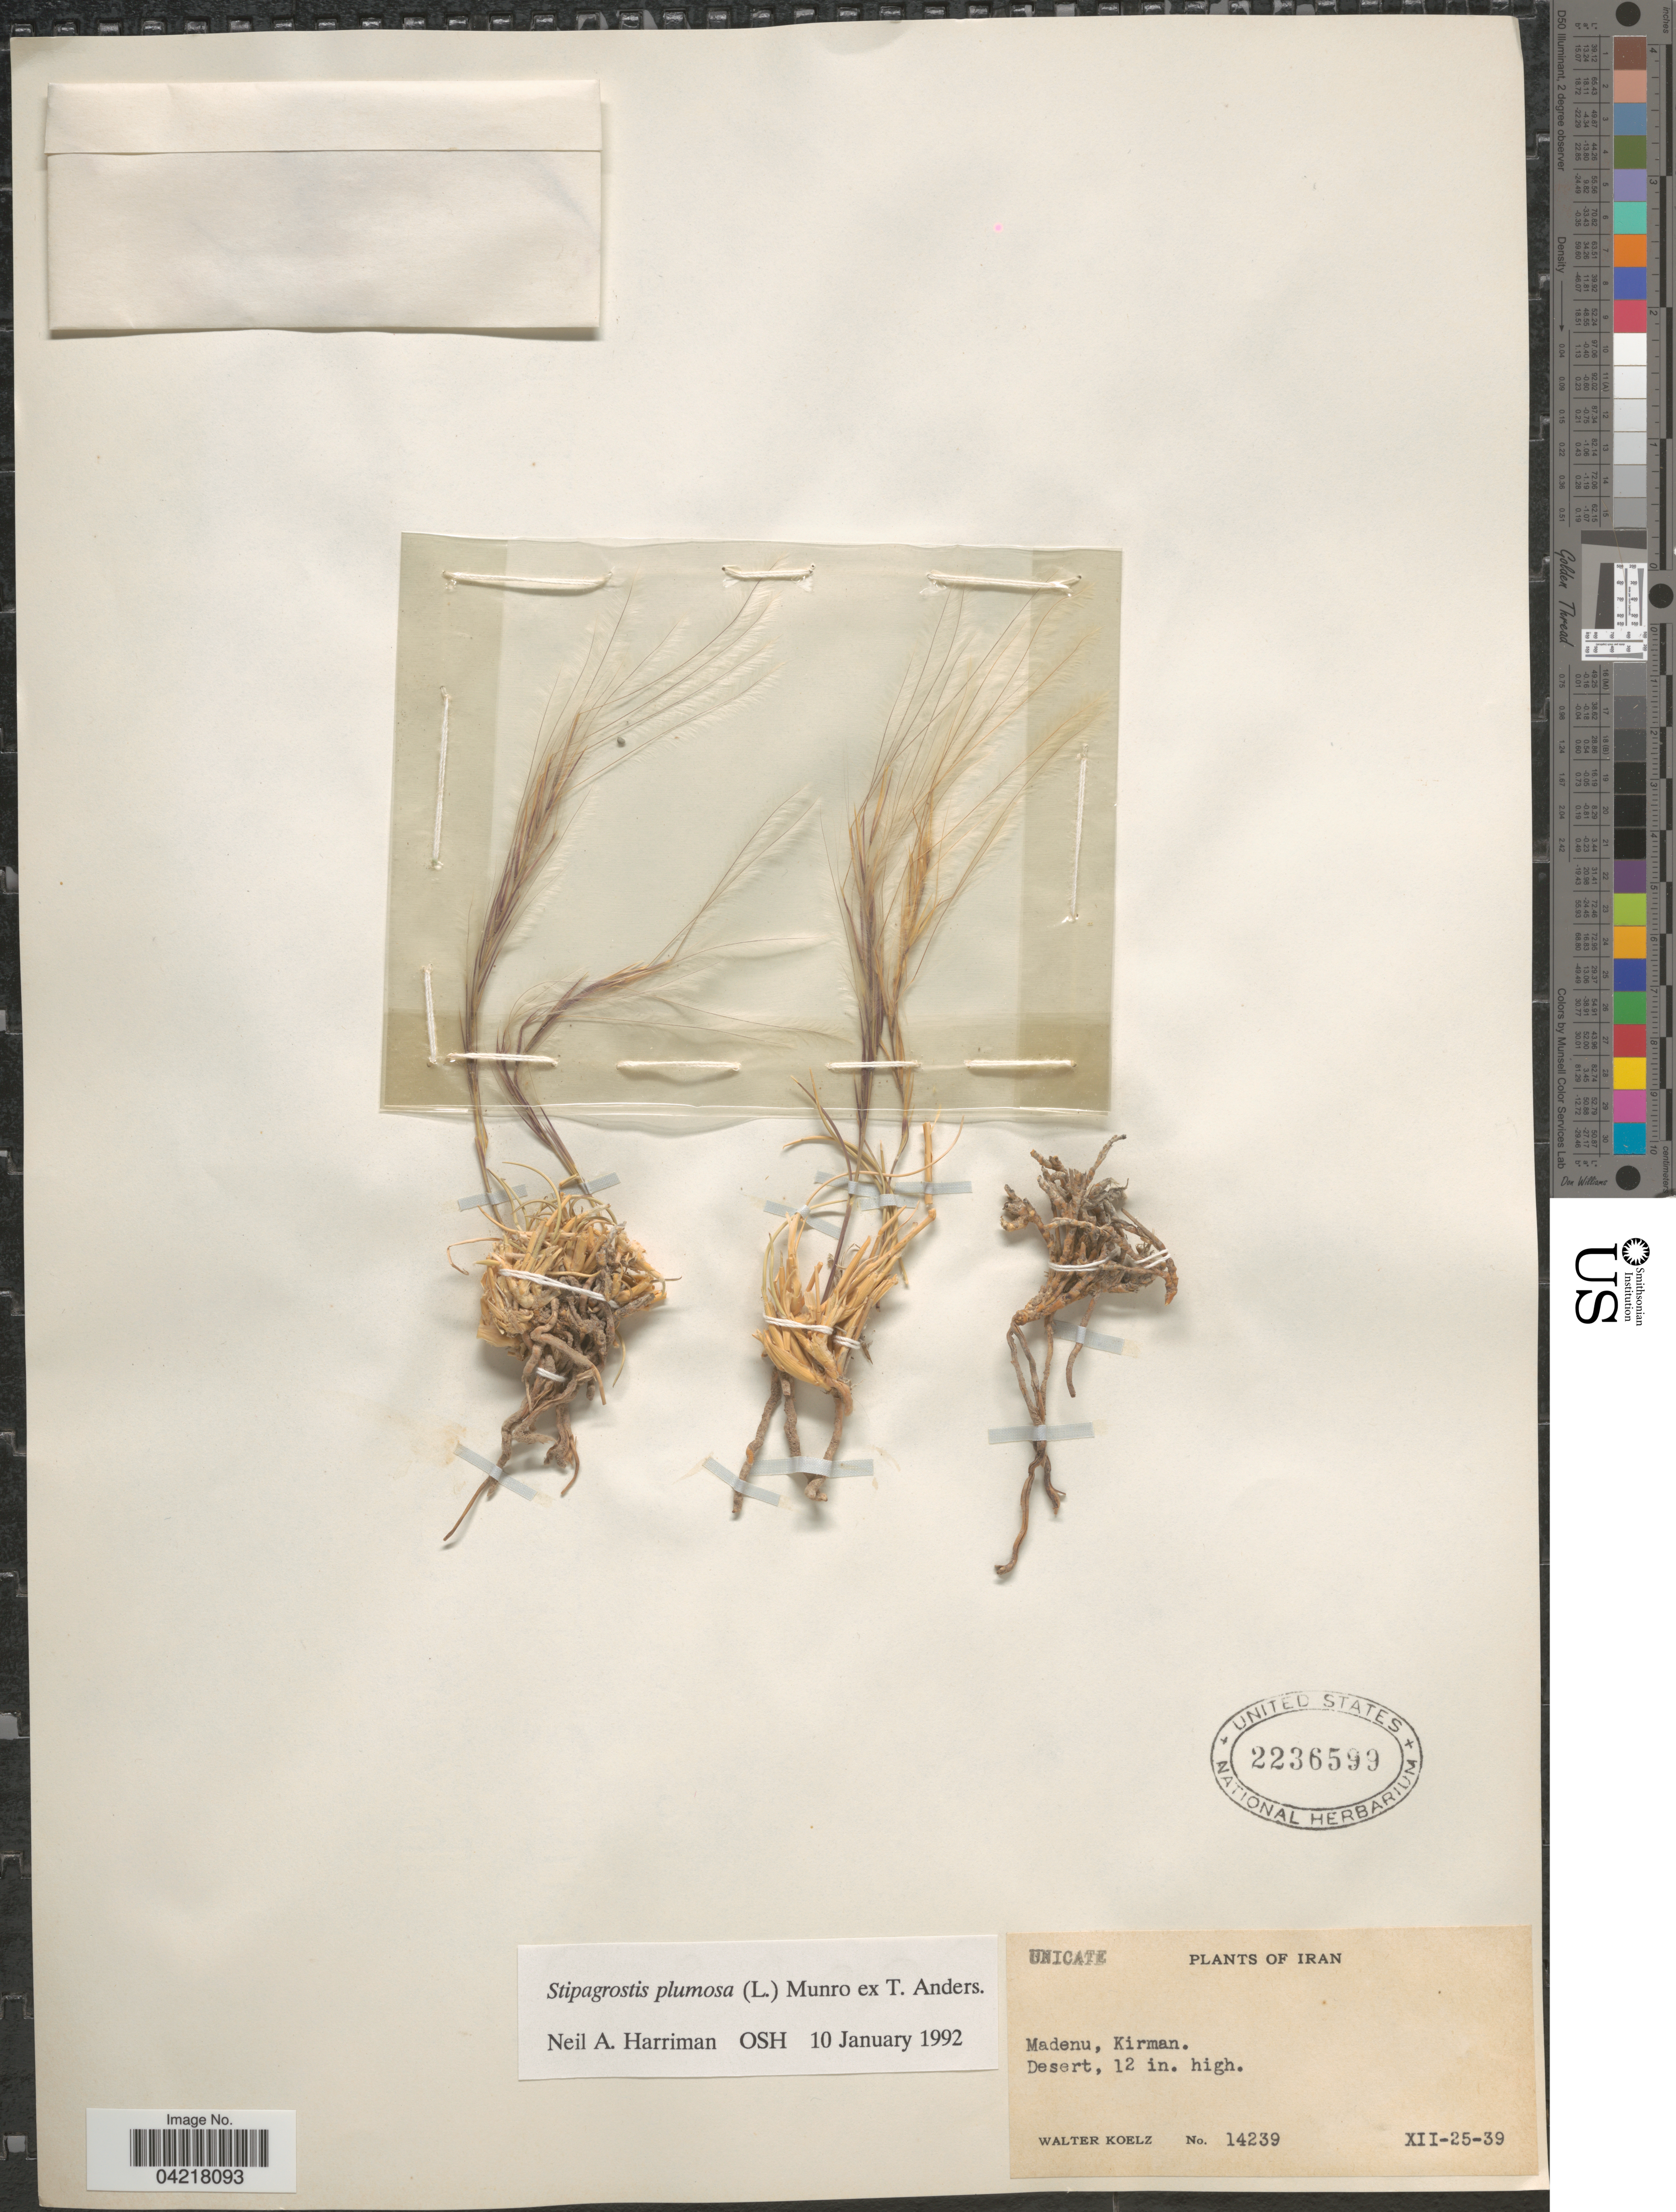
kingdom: Plantae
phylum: Tracheophyta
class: Liliopsida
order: Poales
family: Poaceae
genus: Stipagrostis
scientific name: Stipagrostis plumosa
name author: (L.) Munro ex T. Anderson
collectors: W. N. Koelz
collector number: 14239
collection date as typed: Transcribed d/m/y: 25/7/39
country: Iran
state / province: Kerman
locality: Madenu, Kirman.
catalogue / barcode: US 2236599